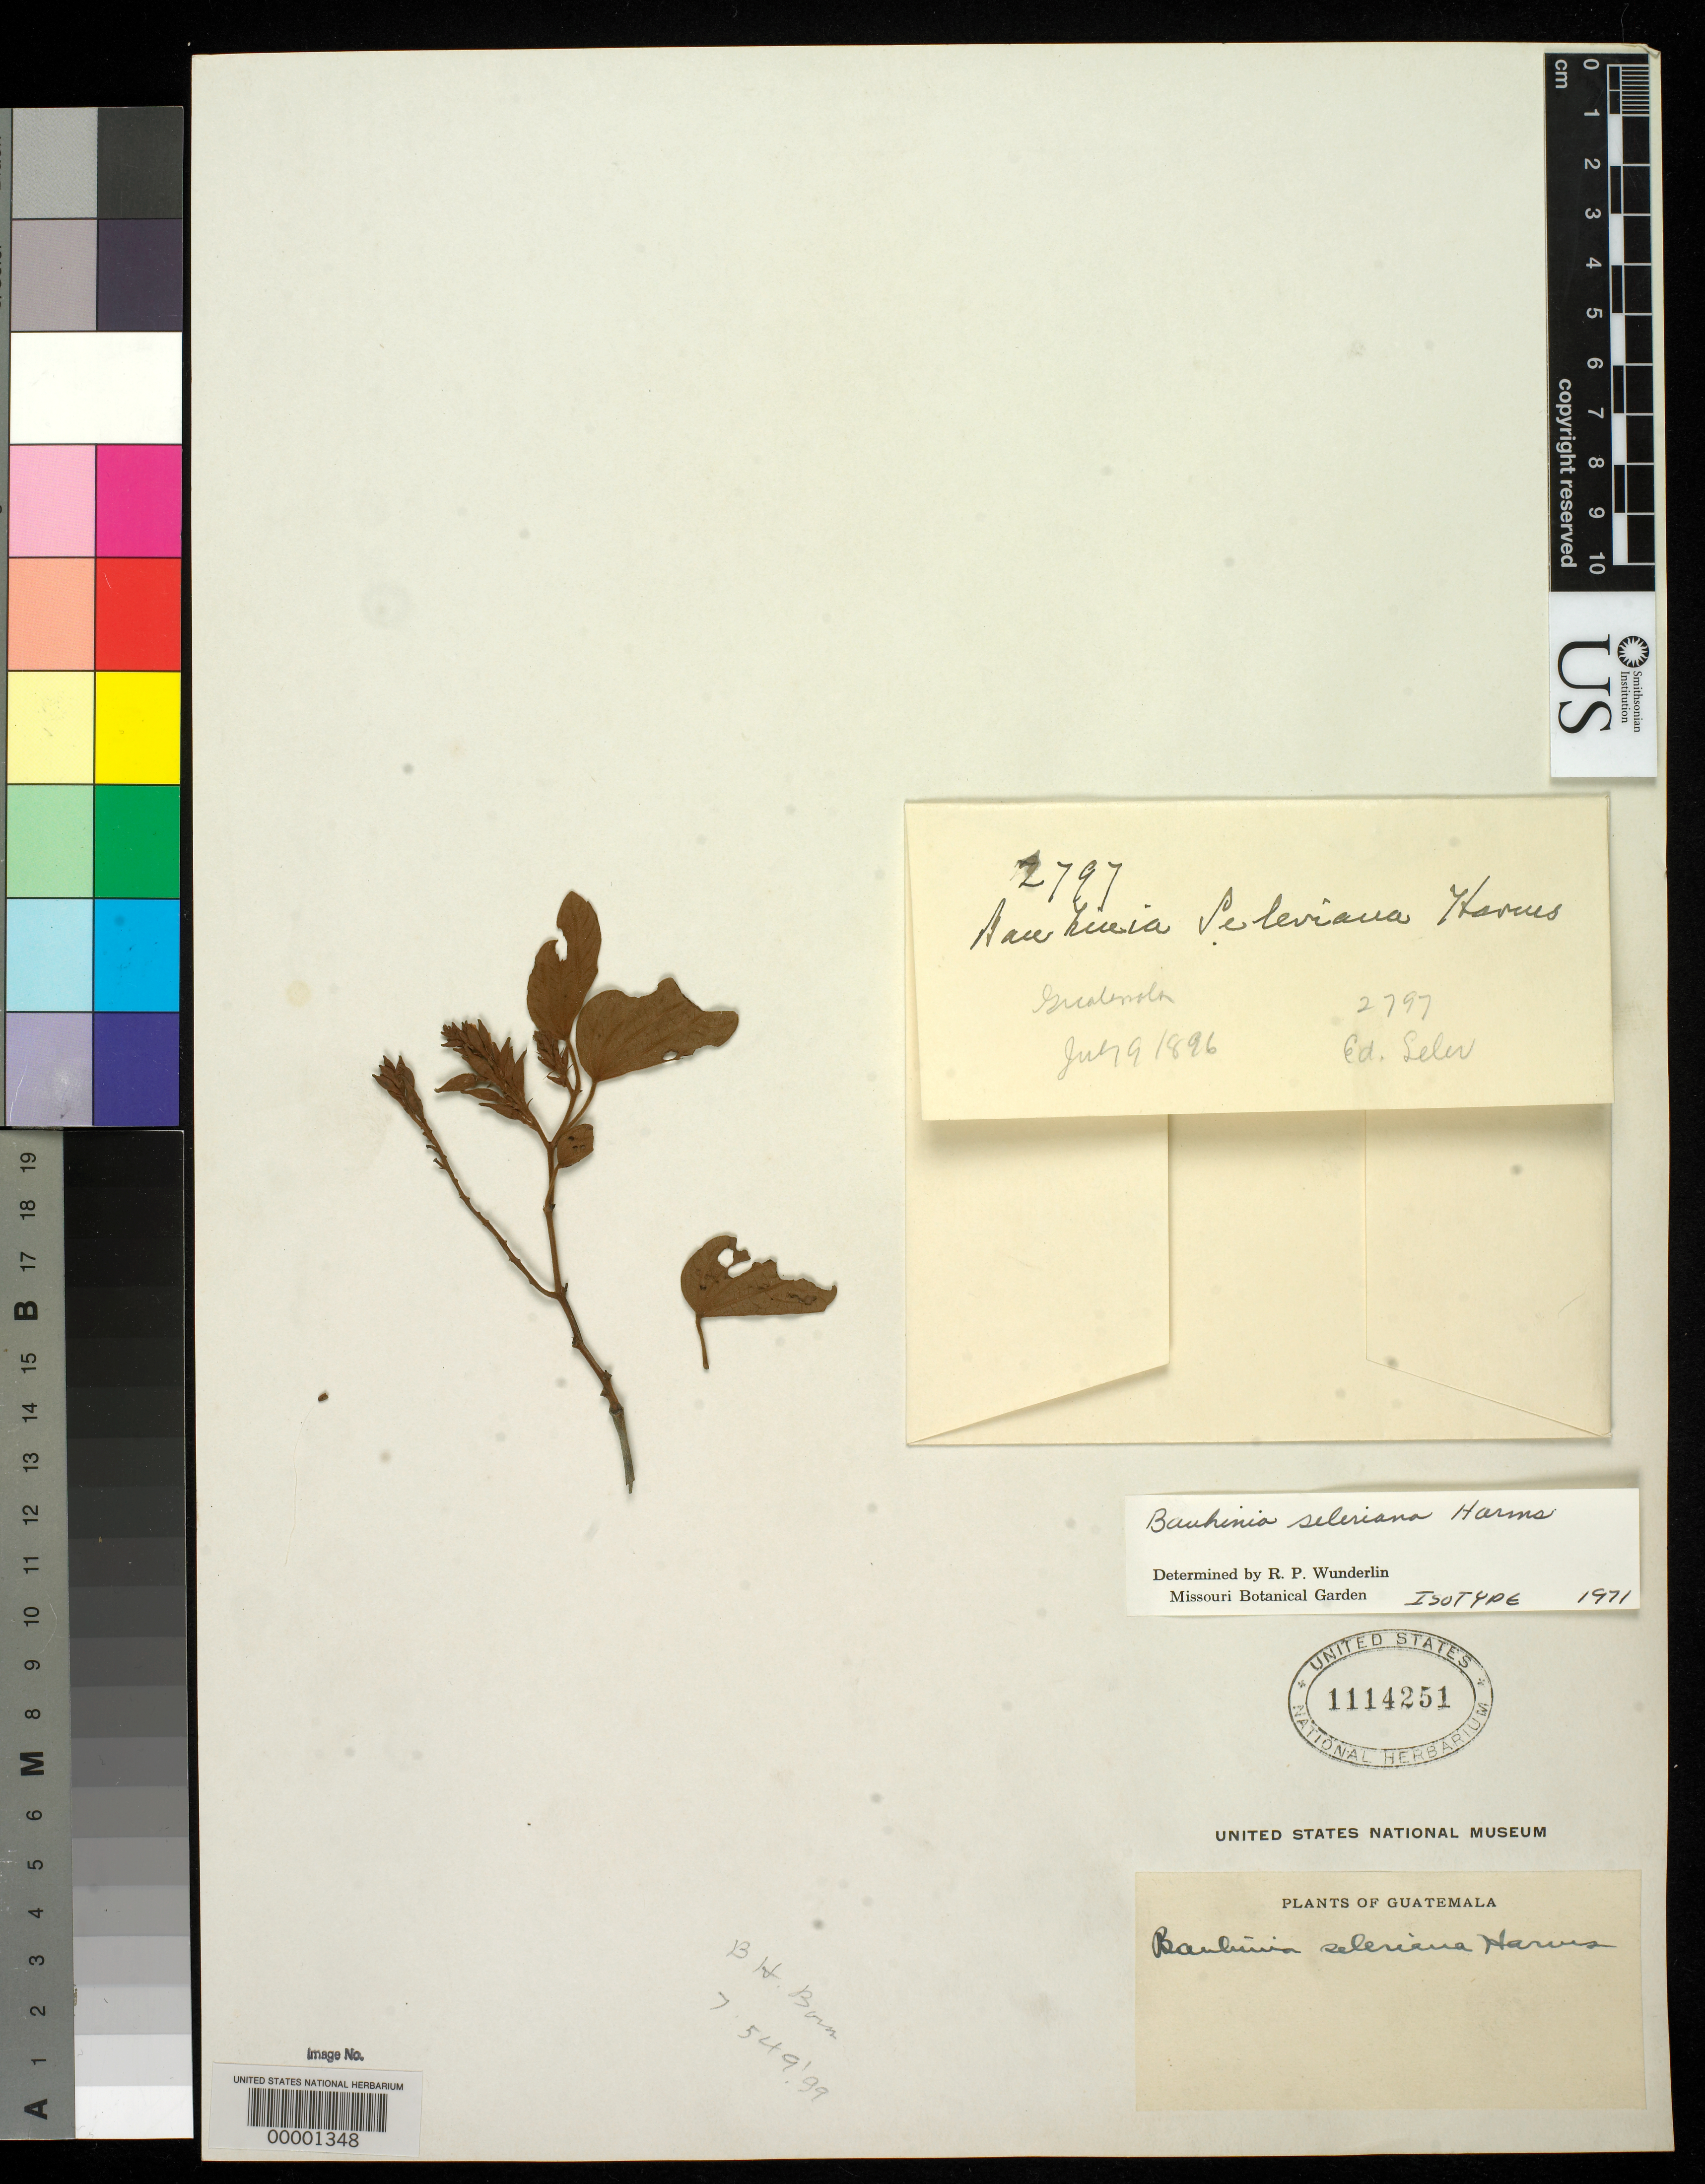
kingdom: Plantae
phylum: Tracheophyta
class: Magnoliopsida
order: Fabales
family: Fabaceae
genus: Bauhinia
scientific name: Bauhinia seleriana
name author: Harms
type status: Isotype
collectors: E. Seler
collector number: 2797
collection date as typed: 09 Jul 1896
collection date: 1896-07-09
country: Guatemala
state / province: Huehuetenango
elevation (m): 1100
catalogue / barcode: US 111425